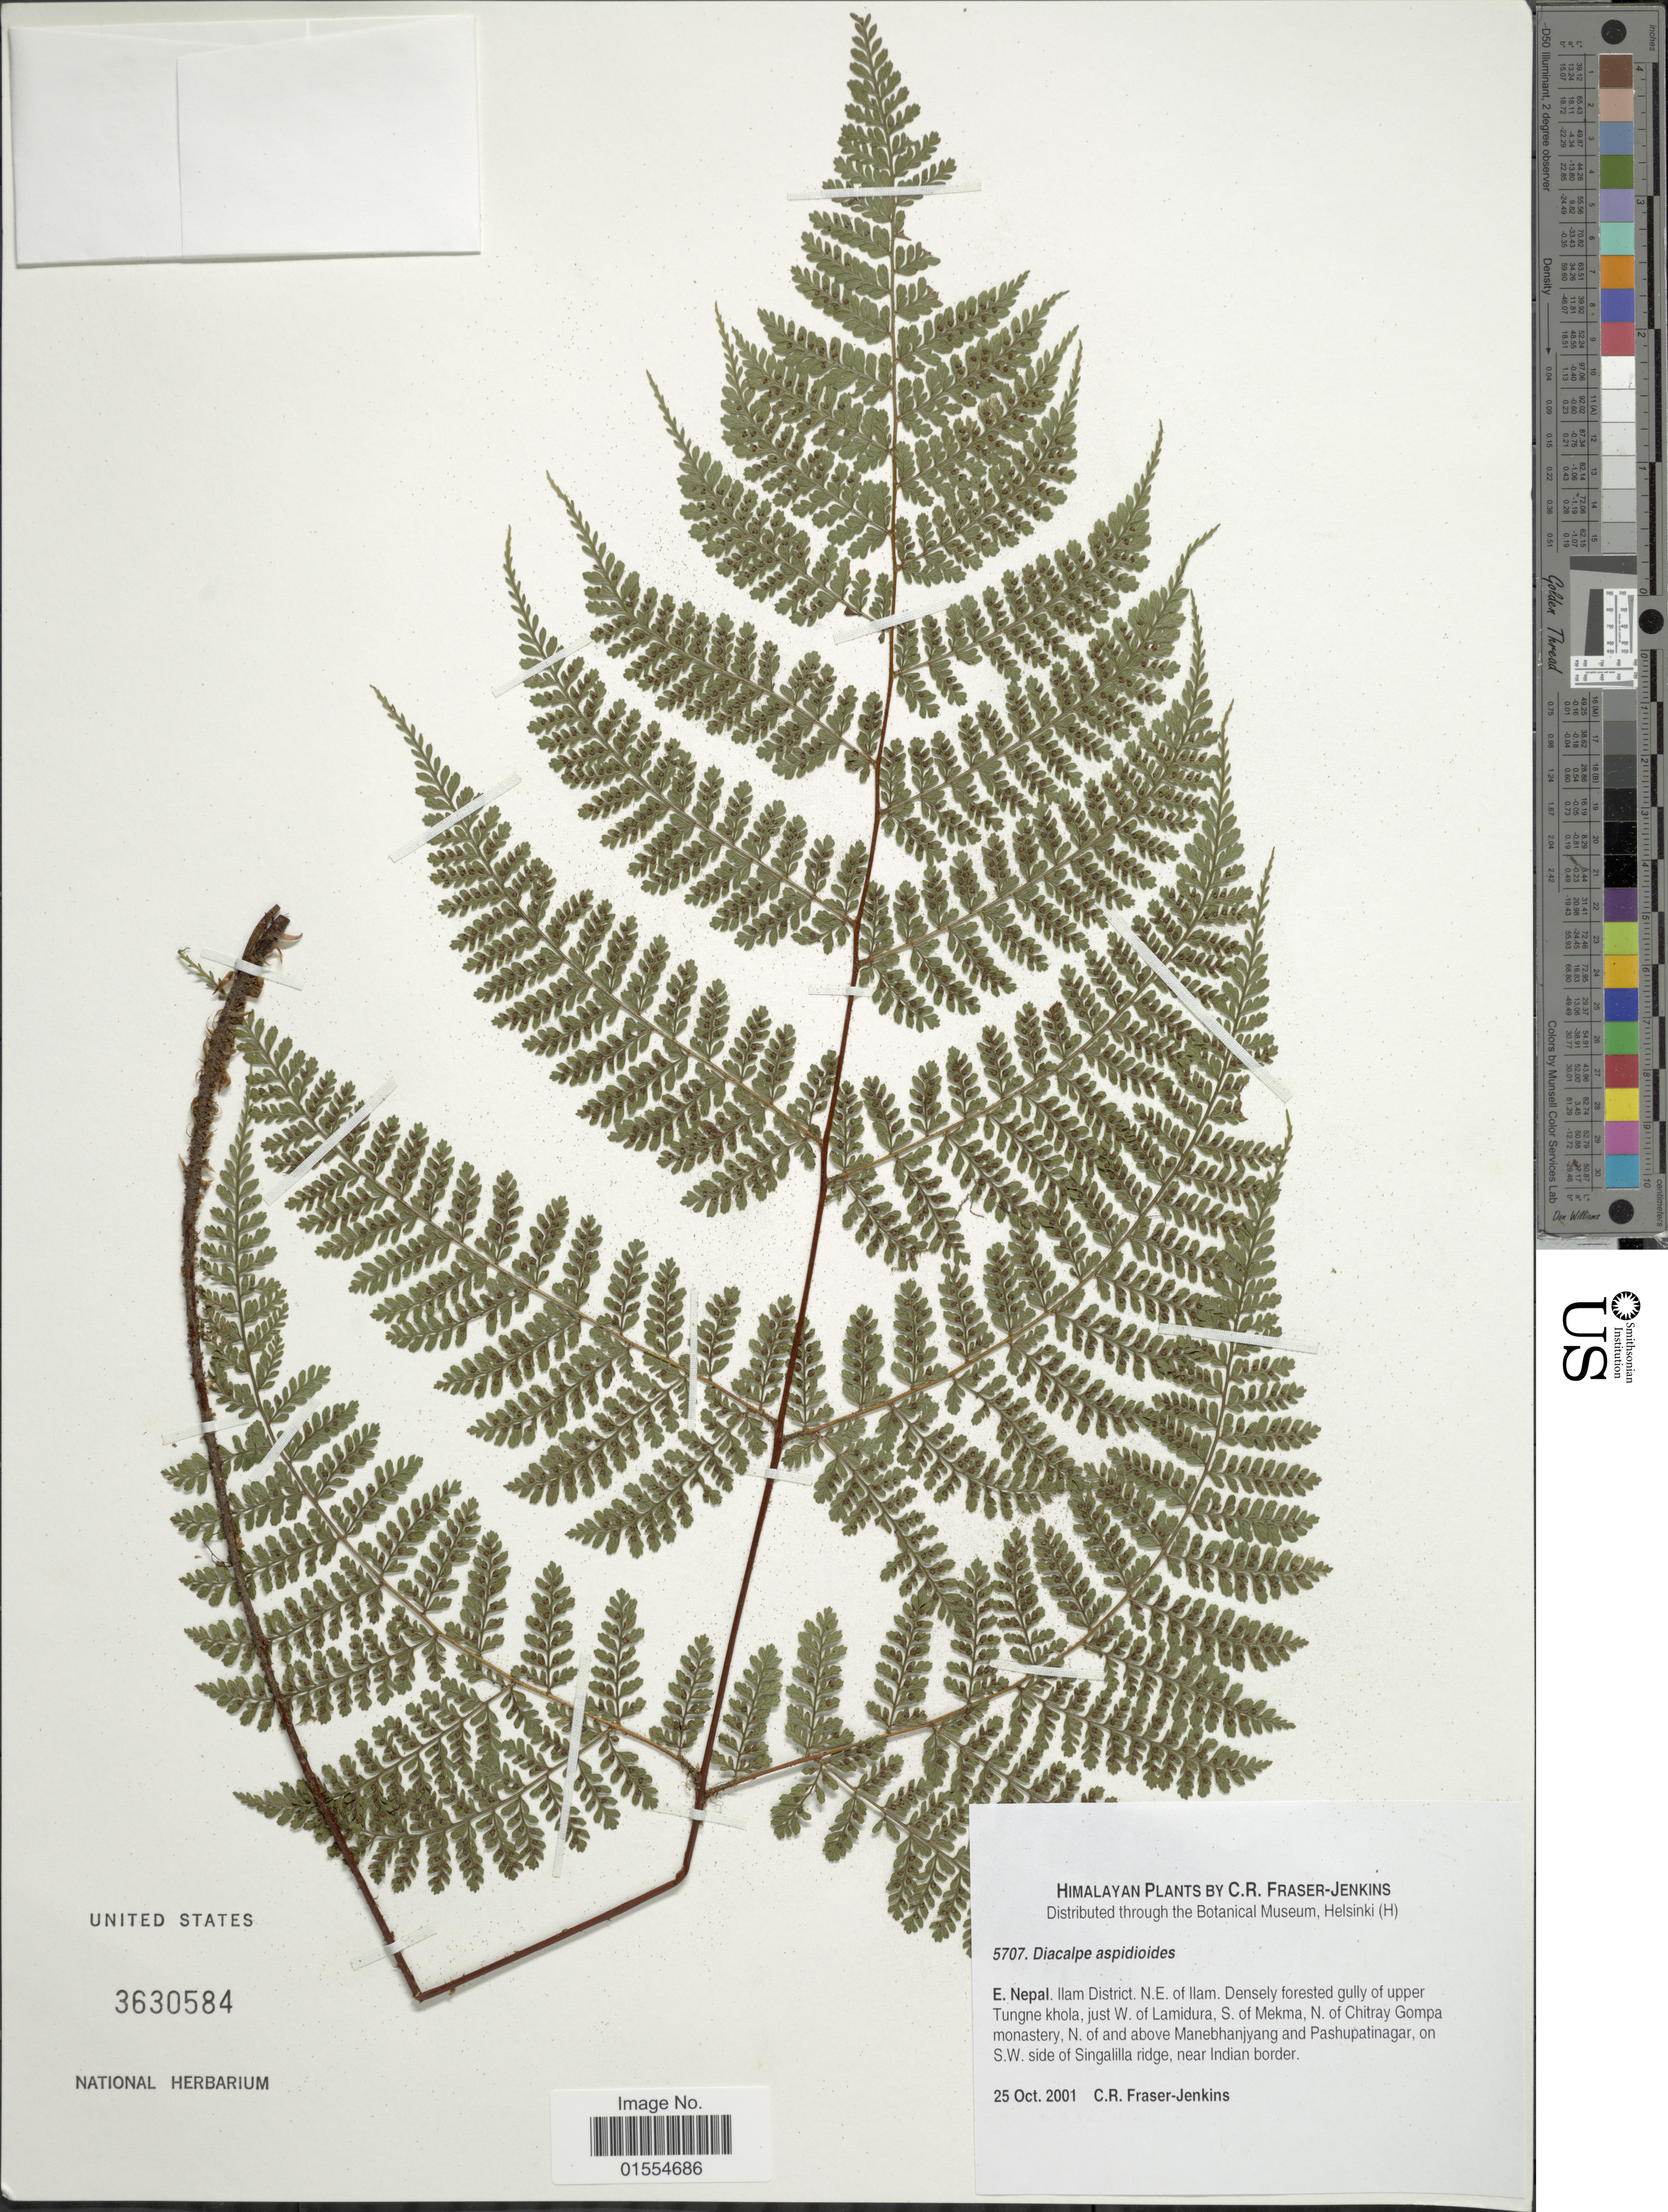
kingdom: Plantae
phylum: Tracheophyta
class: Polypodiopsida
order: Polypodiales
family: Dryopteridaceae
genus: Dryopteris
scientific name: Dryopteris pseudocaenopteris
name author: (Kunze) Li Bing Zhang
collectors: C. R. Fraser-Jenkins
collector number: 5707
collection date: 2001-10-25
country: Nepal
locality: E. Nepal, IIam District, N. E. of IIam, densely forested gully of upper Tungne khola, just W. of Lamidura, S. of Mekma, N. of Chitray Gompa monastery, N. of and above Manebhanjyang and Pashupatinagar, on S.W. side of Singalilla ridge, near Indian border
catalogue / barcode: US 3630584